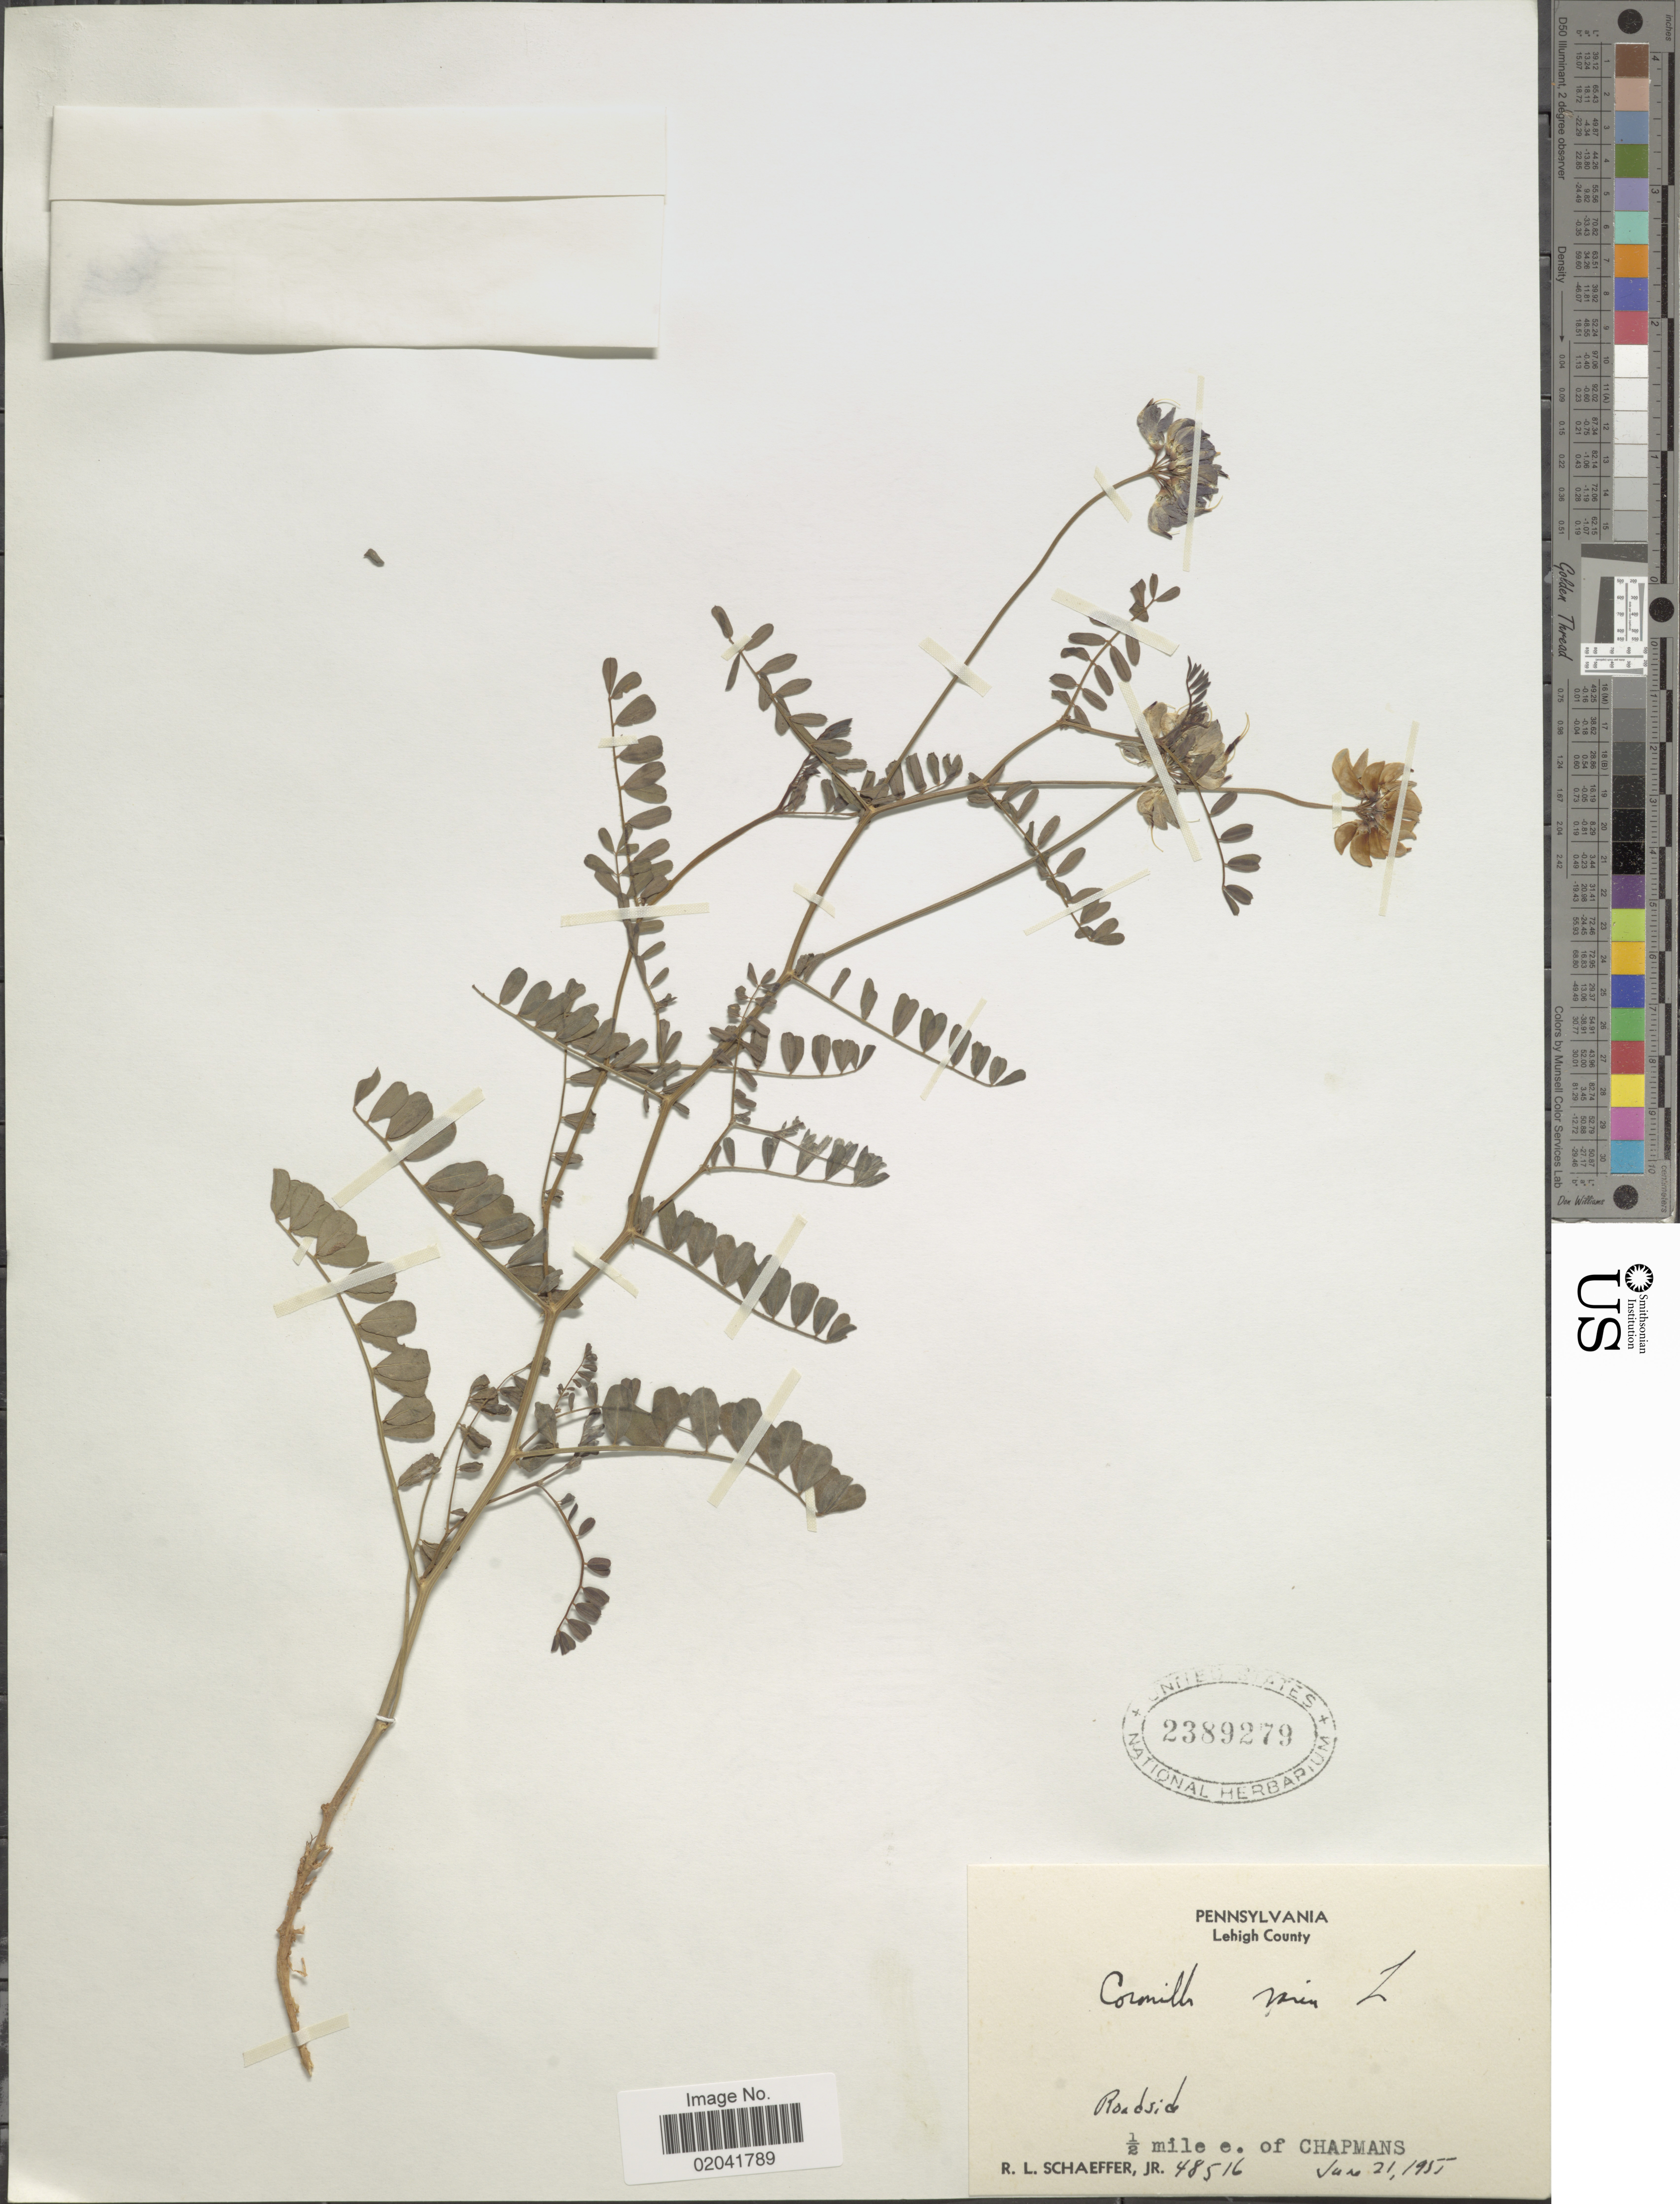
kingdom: Plantae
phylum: Tracheophyta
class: Magnoliopsida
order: Fabales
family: Fabaceae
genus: Coronilla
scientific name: Coronilla varia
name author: L.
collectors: R. L. Schaeffer Jr.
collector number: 48516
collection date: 1955-06-21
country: United States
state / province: Pennsylvania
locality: Lehigh County, Roadside, ½ mile e. of Chapmans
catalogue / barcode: US 2389279